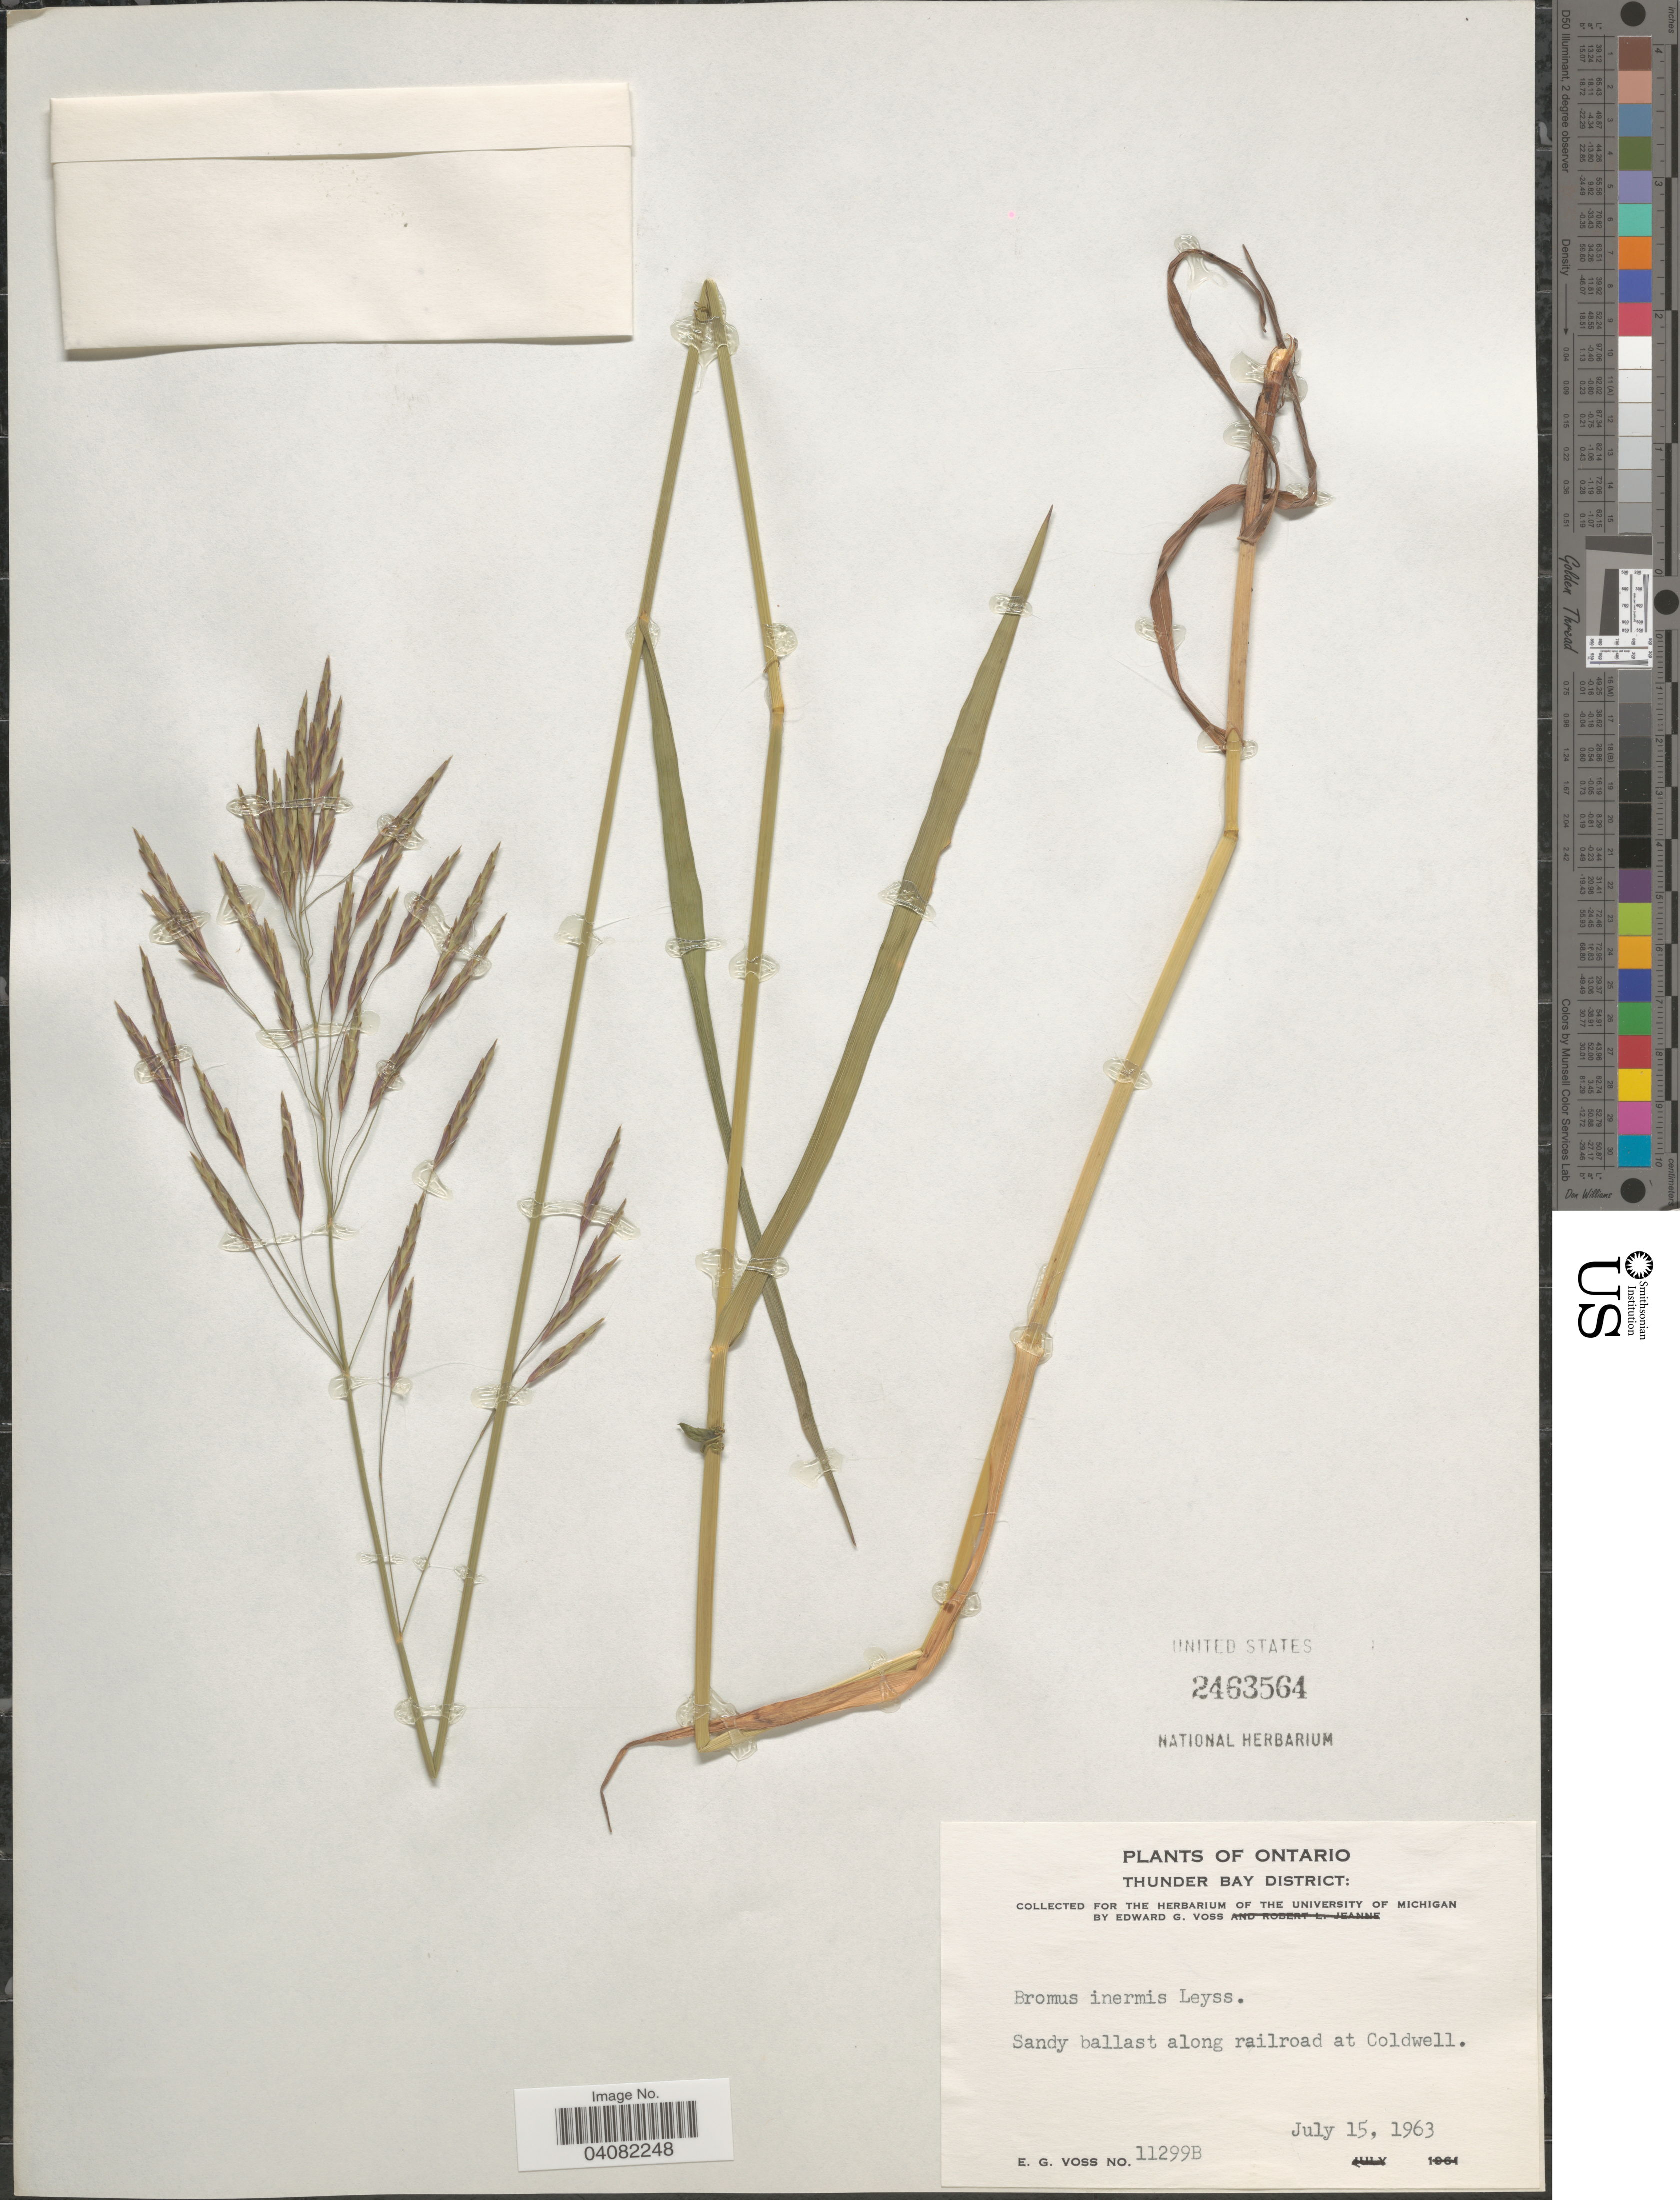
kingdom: Plantae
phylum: Tracheophyta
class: Liliopsida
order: Poales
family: Poaceae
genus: Bromus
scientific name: Bromus inermis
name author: Leyss.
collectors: E. G. Voss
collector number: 11299B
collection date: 1963-07-15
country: Canada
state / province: Ontario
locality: Thunder Bay District. Along railroad at Coldwell.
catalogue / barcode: US 2463564